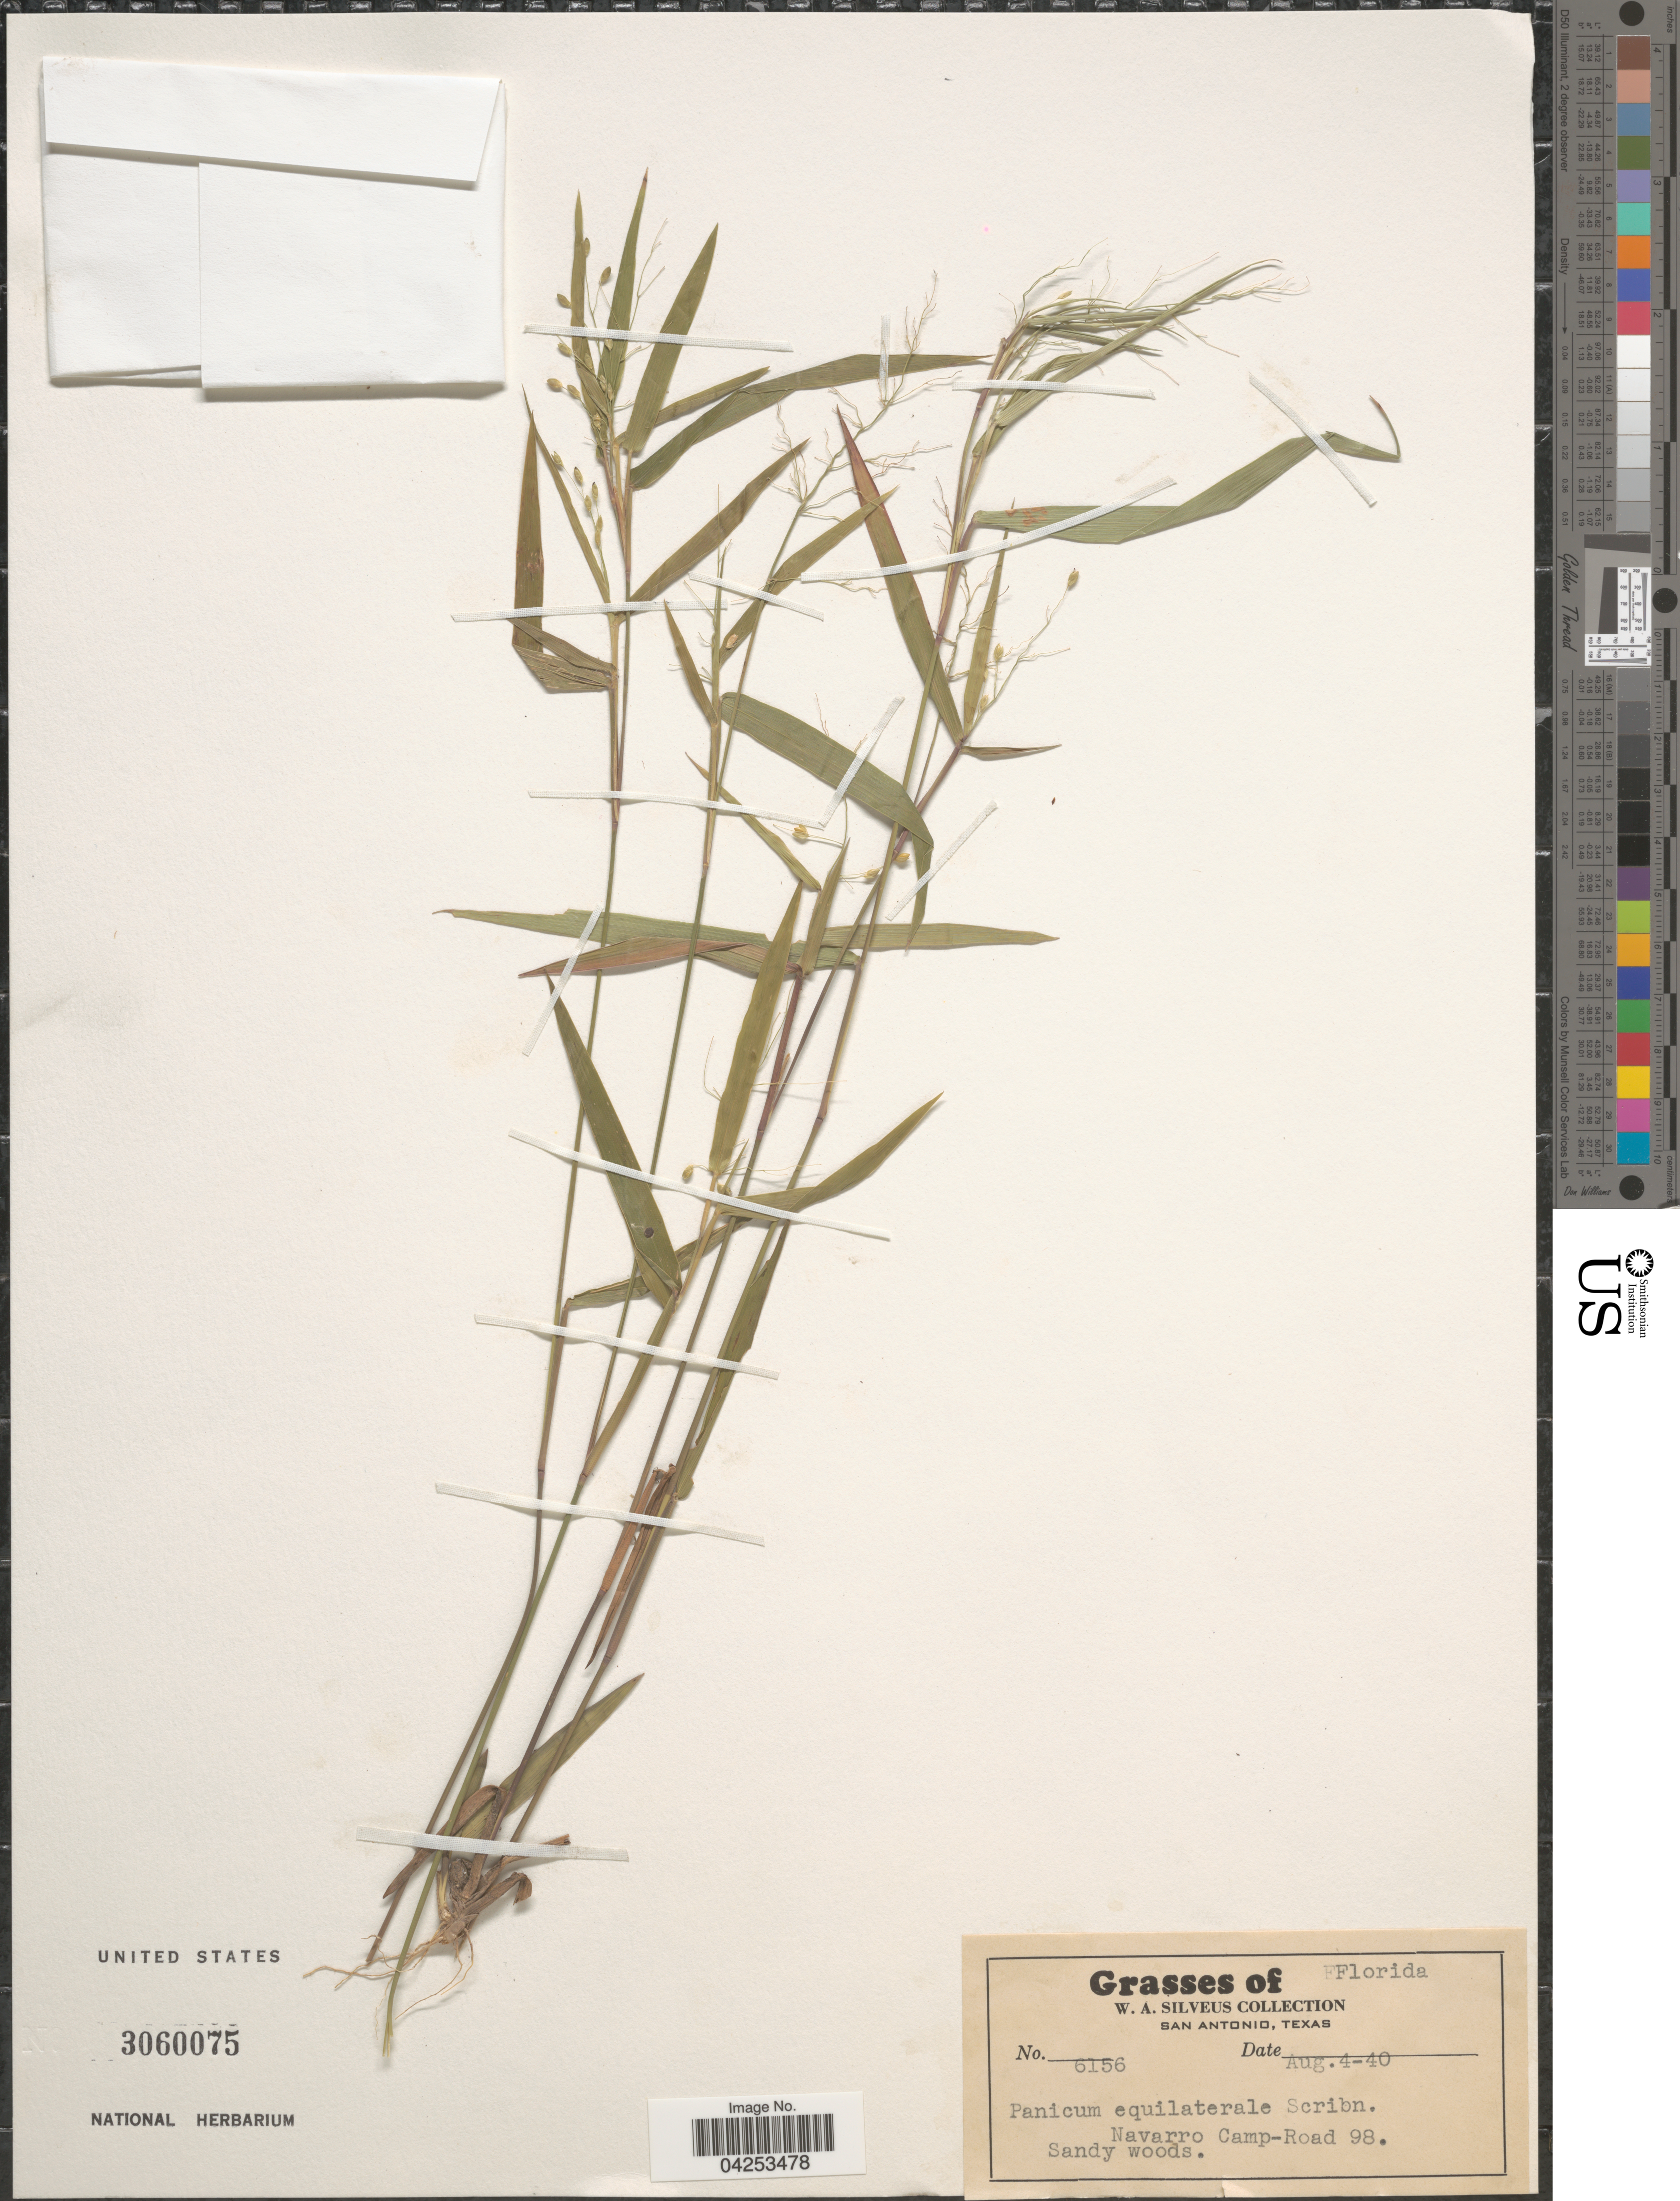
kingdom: Plantae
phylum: Tracheophyta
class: Liliopsida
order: Poales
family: Poaceae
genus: Dichanthelium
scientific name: Dichanthelium commutatum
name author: (Schult.) Gould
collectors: W. Silveus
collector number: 6156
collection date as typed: Transcribed d/m/y: 4/8/40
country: United States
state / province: Florida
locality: Navarro Camp-Road 98.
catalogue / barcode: US 3060075